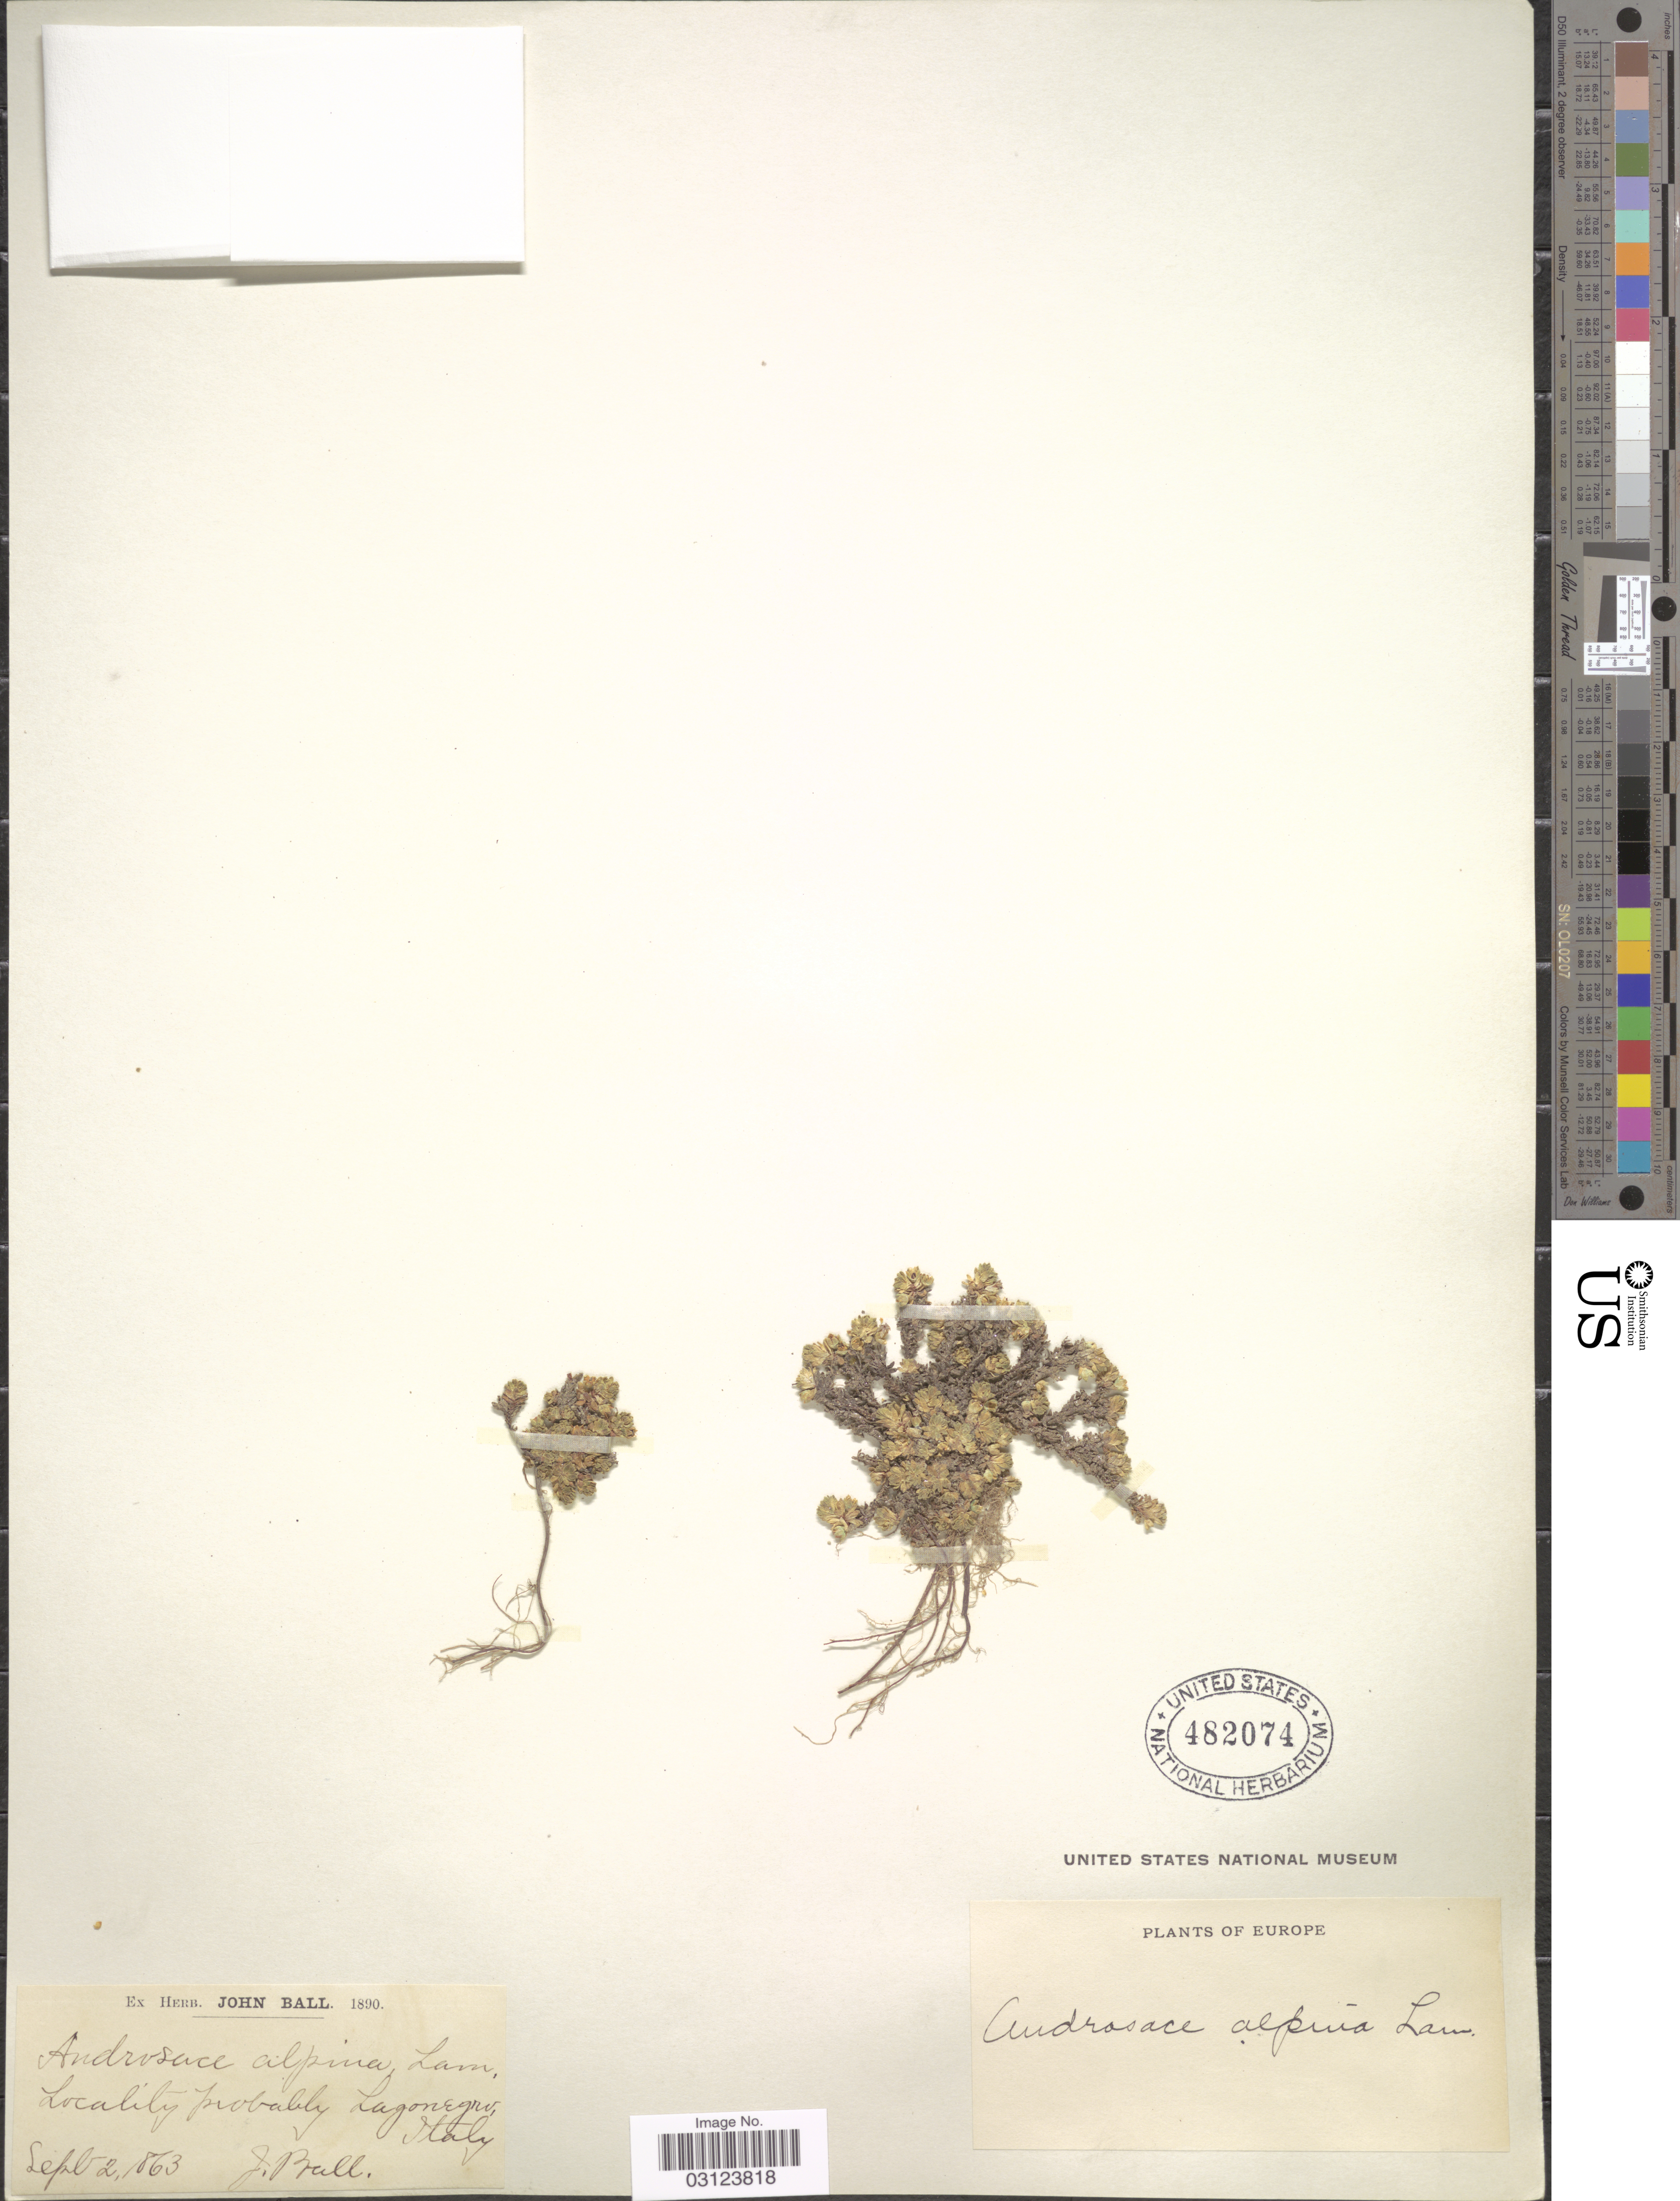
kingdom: Plantae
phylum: Tracheophyta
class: Magnoliopsida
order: Ericales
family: Primulaceae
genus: Androsace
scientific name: Androsace alpina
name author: Lam.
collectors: J. Ball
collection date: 1863-09-02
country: Italy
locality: Lagonegro.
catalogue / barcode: US 482074